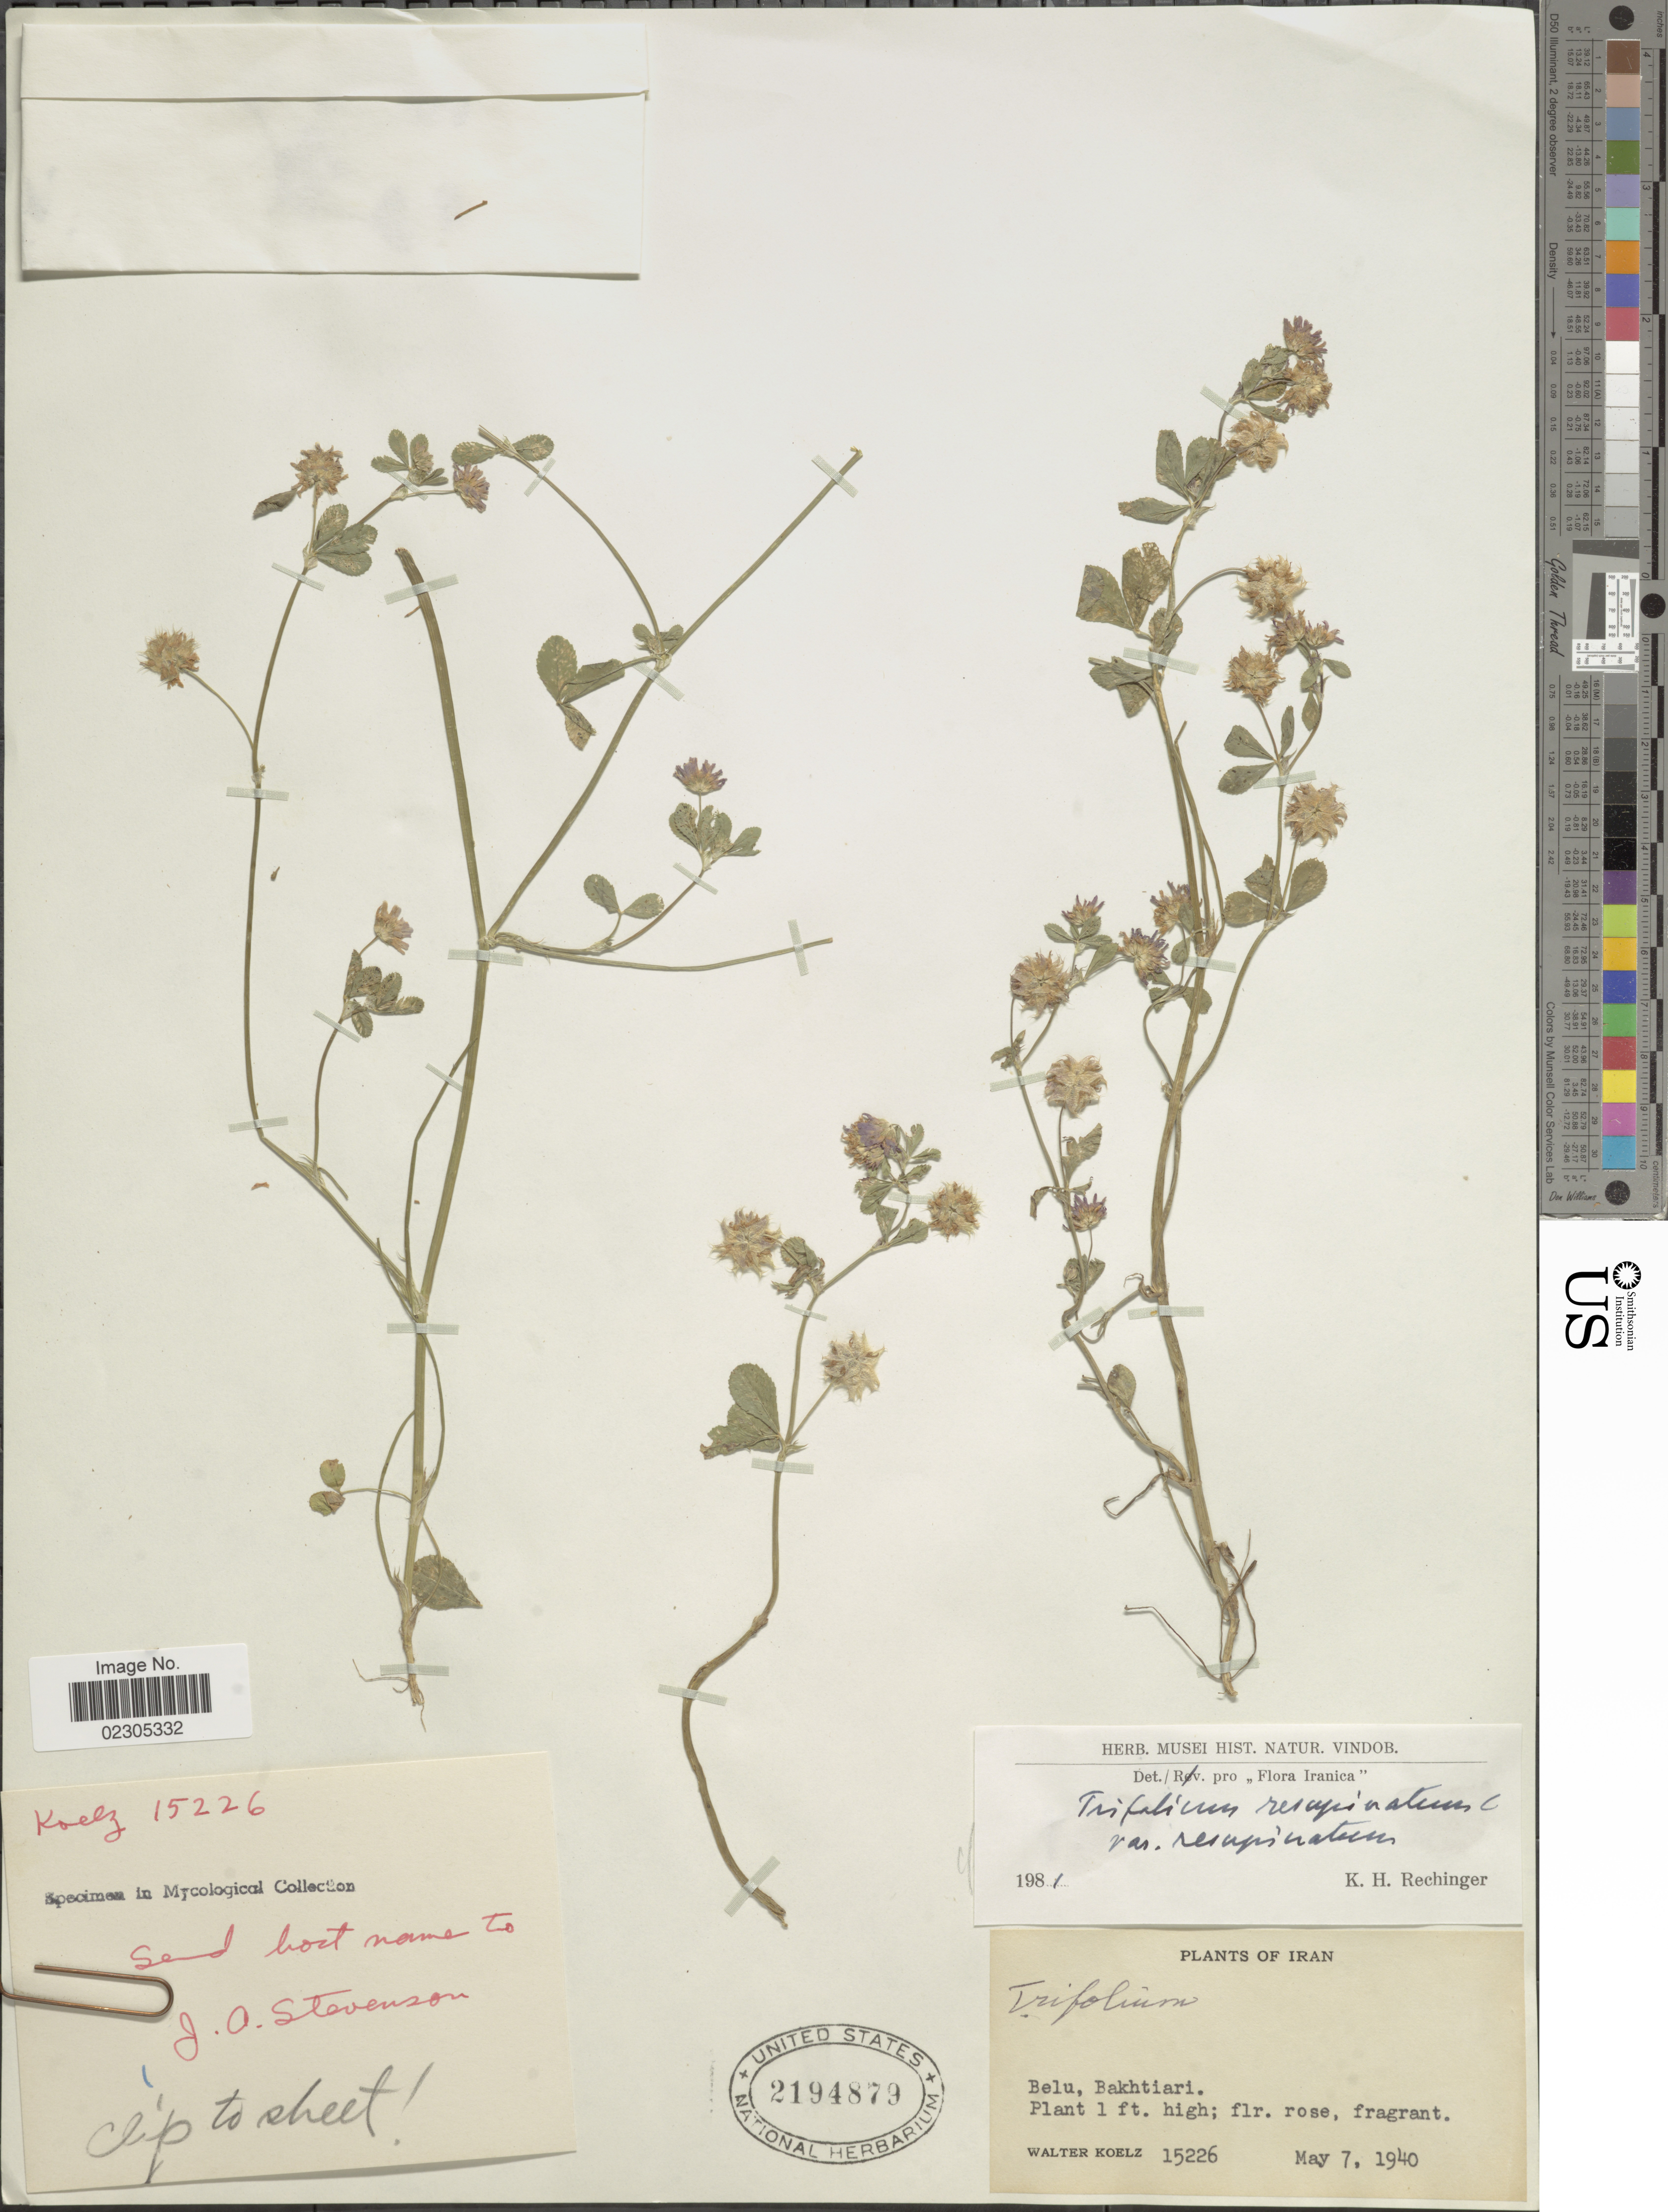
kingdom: Plantae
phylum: Tracheophyta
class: Magnoliopsida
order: Fabales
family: Fabaceae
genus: Trifolium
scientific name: Trifolium resupinatum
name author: L.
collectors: W. N. Koelz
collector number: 15226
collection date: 1940-05-07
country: Iran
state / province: Chahar Mahaal and Bakhtiari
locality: Belu, Bakhtiari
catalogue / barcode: US 2194879